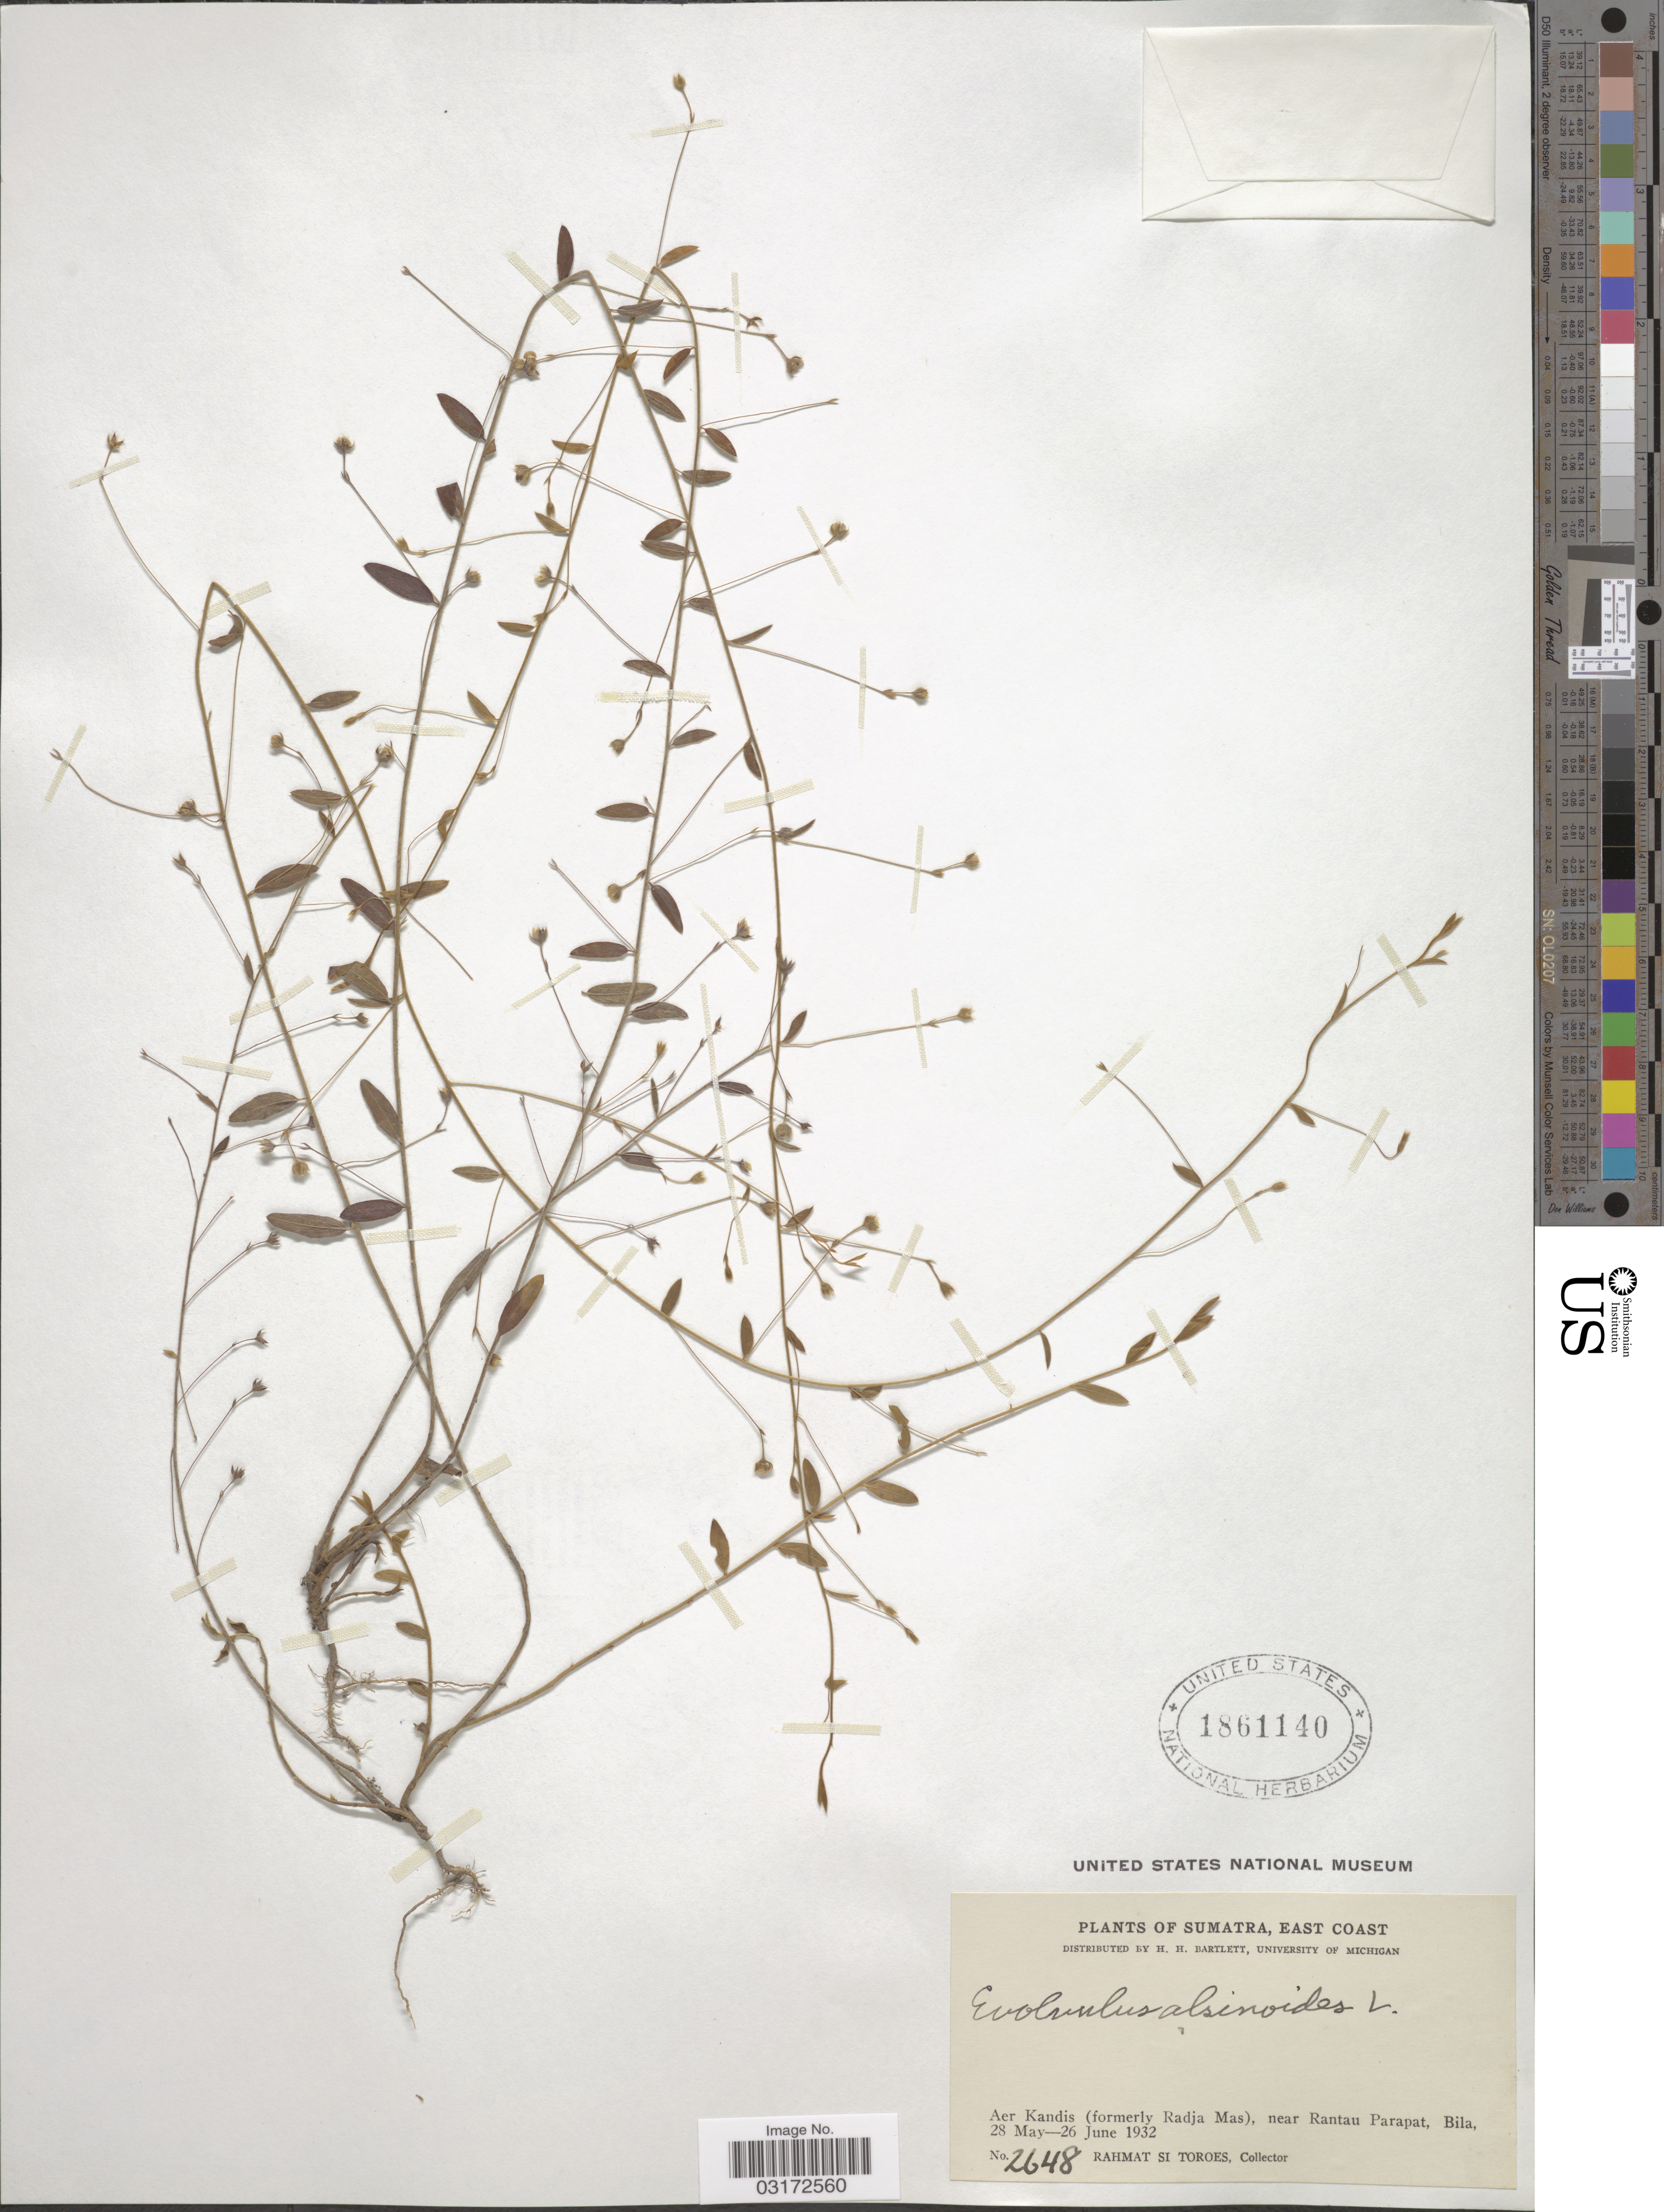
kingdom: Plantae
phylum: Tracheophyta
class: Magnoliopsida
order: Solanales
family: Convolvulaceae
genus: Evolvulus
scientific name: Evolvulus alsinoides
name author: (L.) L.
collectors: Rahmat Si Boeea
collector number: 2648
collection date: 1932-05-28/1932-06-26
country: Indonesia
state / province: Sumatra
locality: East Coast. Aer Kandis (formerly Radja Mas), near Rantau Parapat, Bila.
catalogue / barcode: US 1861140